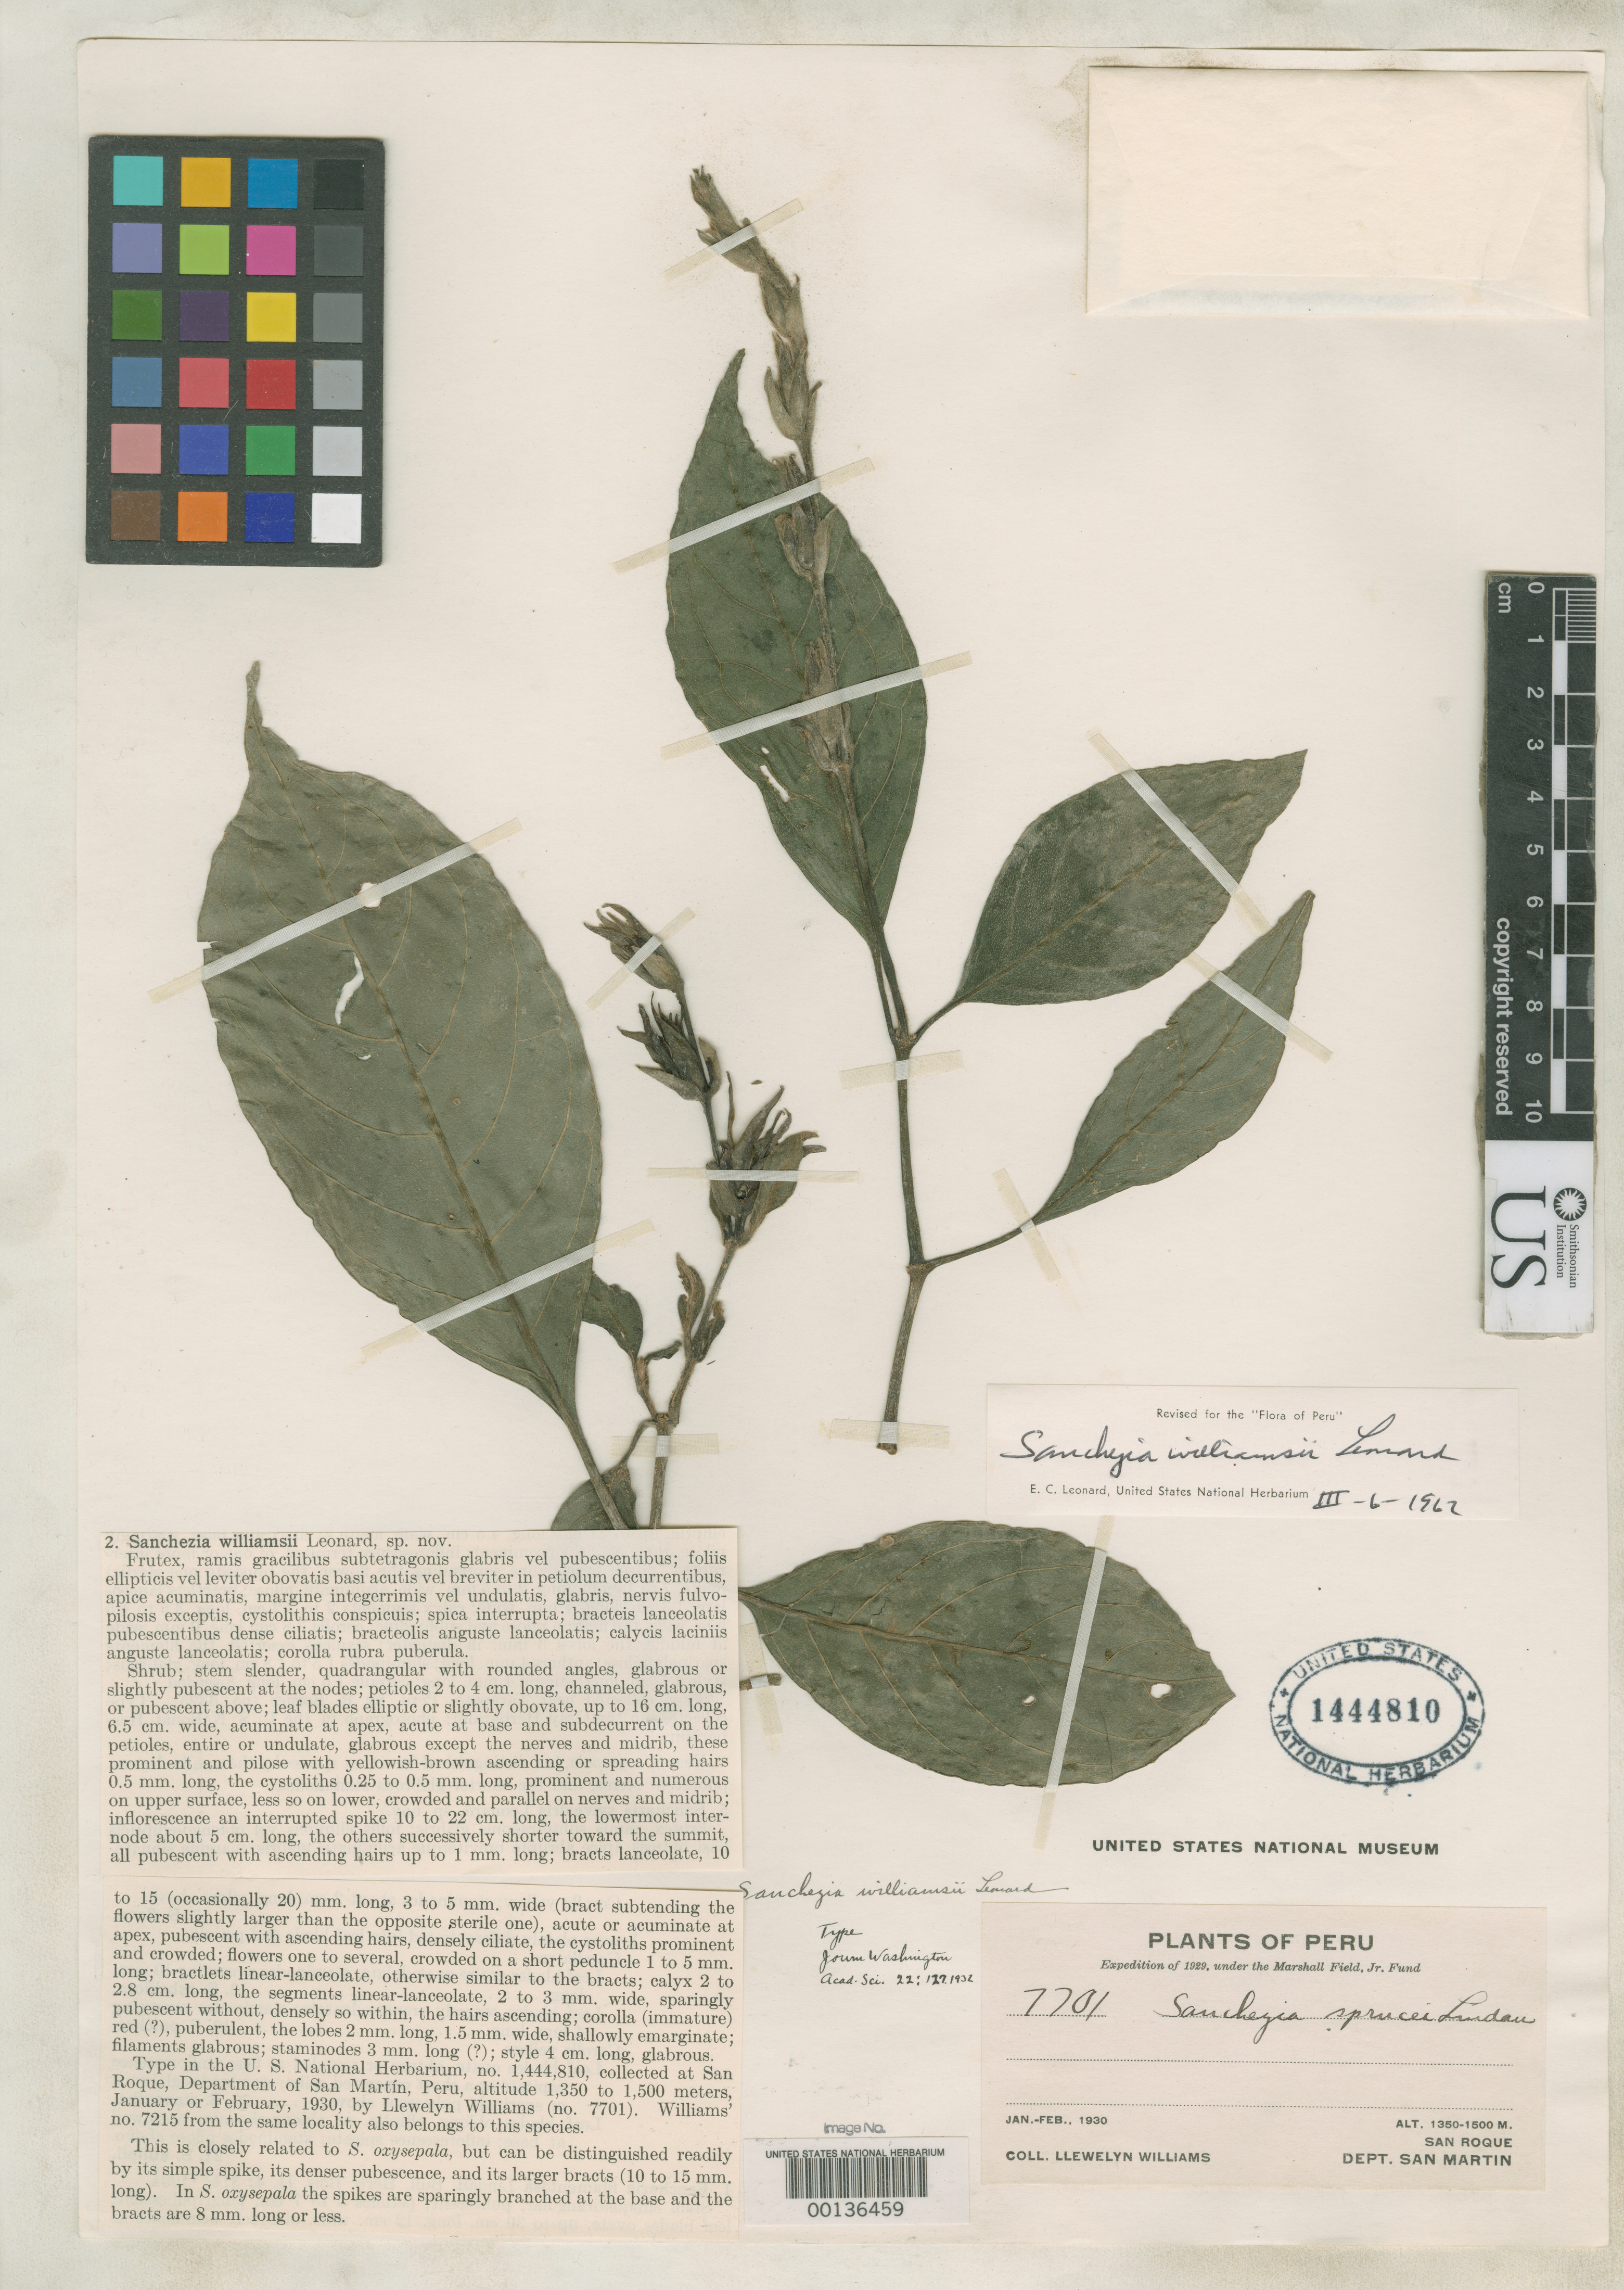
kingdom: Plantae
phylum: Tracheophyta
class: Magnoliopsida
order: Lamiales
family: Acanthaceae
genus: Sanchezia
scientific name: Sanchezia williamsii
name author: Leonard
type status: Holotype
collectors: Ll. Williams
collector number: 7701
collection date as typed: Jan 1930 to -- Feb 1930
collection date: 1930-01/1930-02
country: Peru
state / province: San Martín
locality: San Roque.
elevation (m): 1350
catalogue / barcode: US 1444810